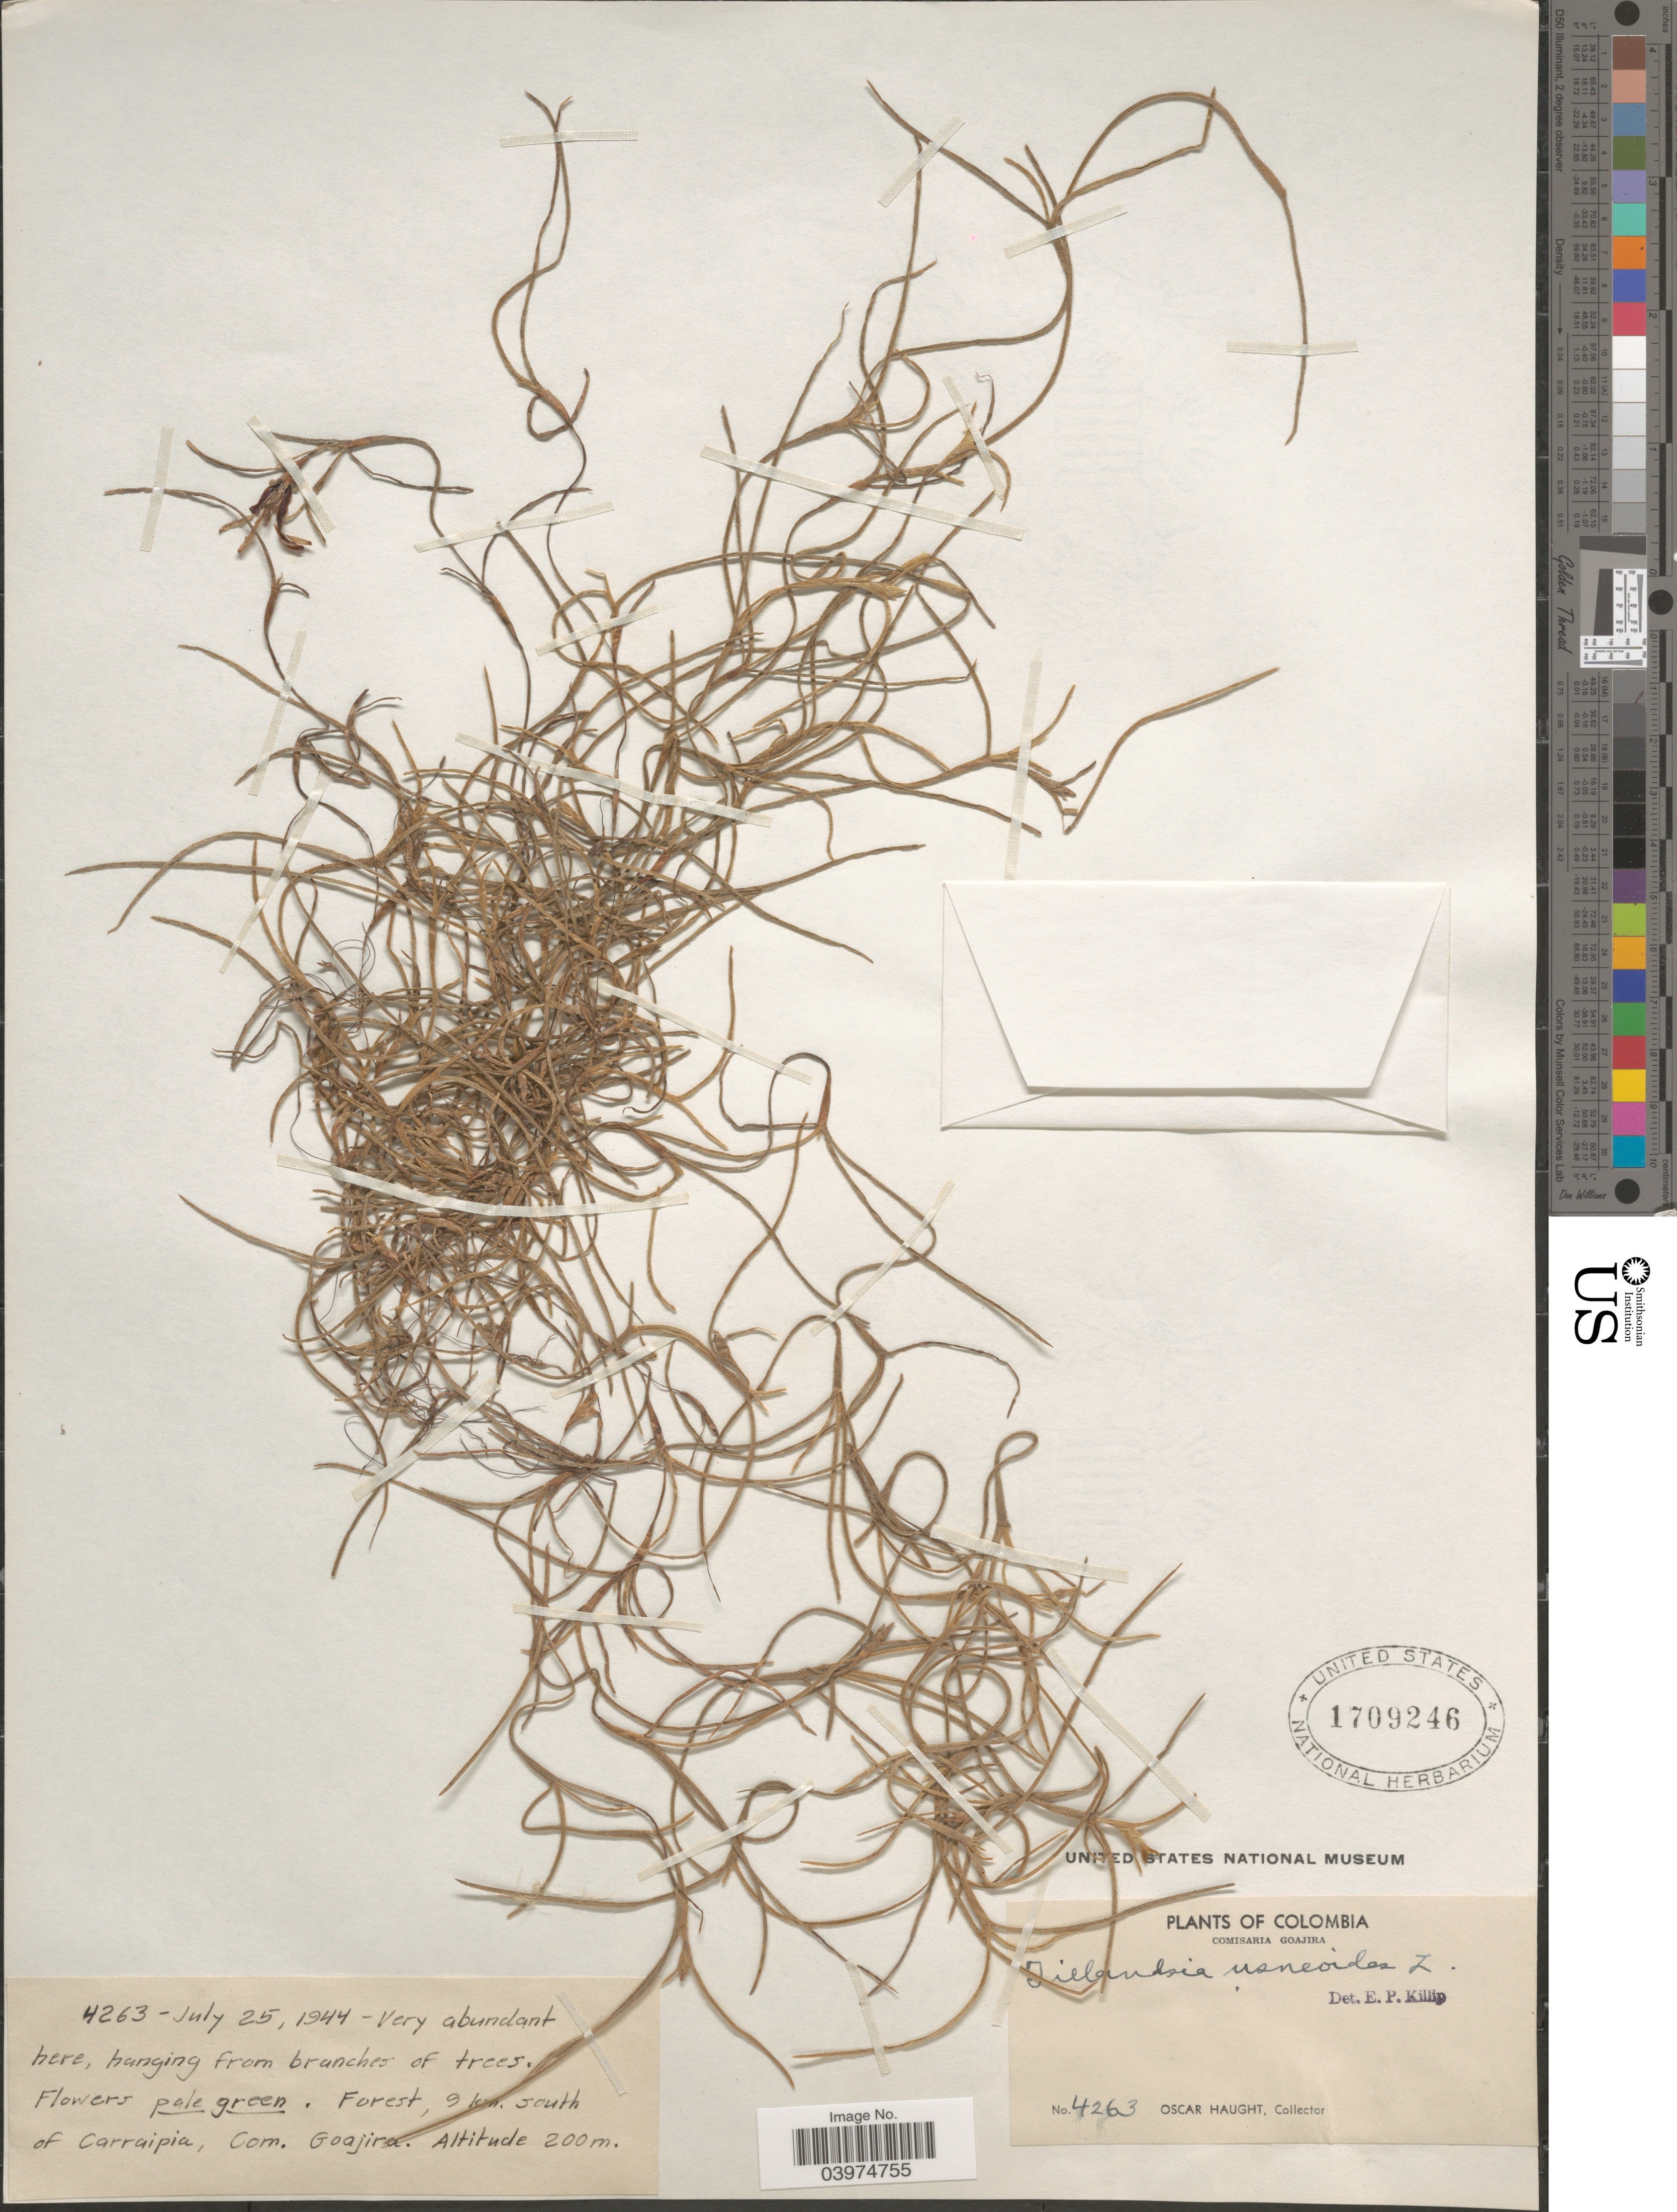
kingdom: Plantae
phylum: Tracheophyta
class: Liliopsida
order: Poales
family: Bromeliaceae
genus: Tillandsia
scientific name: Tillandsia usneoides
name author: (L.) L.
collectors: O. L. Haught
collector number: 4263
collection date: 1944-07-25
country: Colombia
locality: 9 km. south of Carraipia.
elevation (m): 200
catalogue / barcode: US 1709246